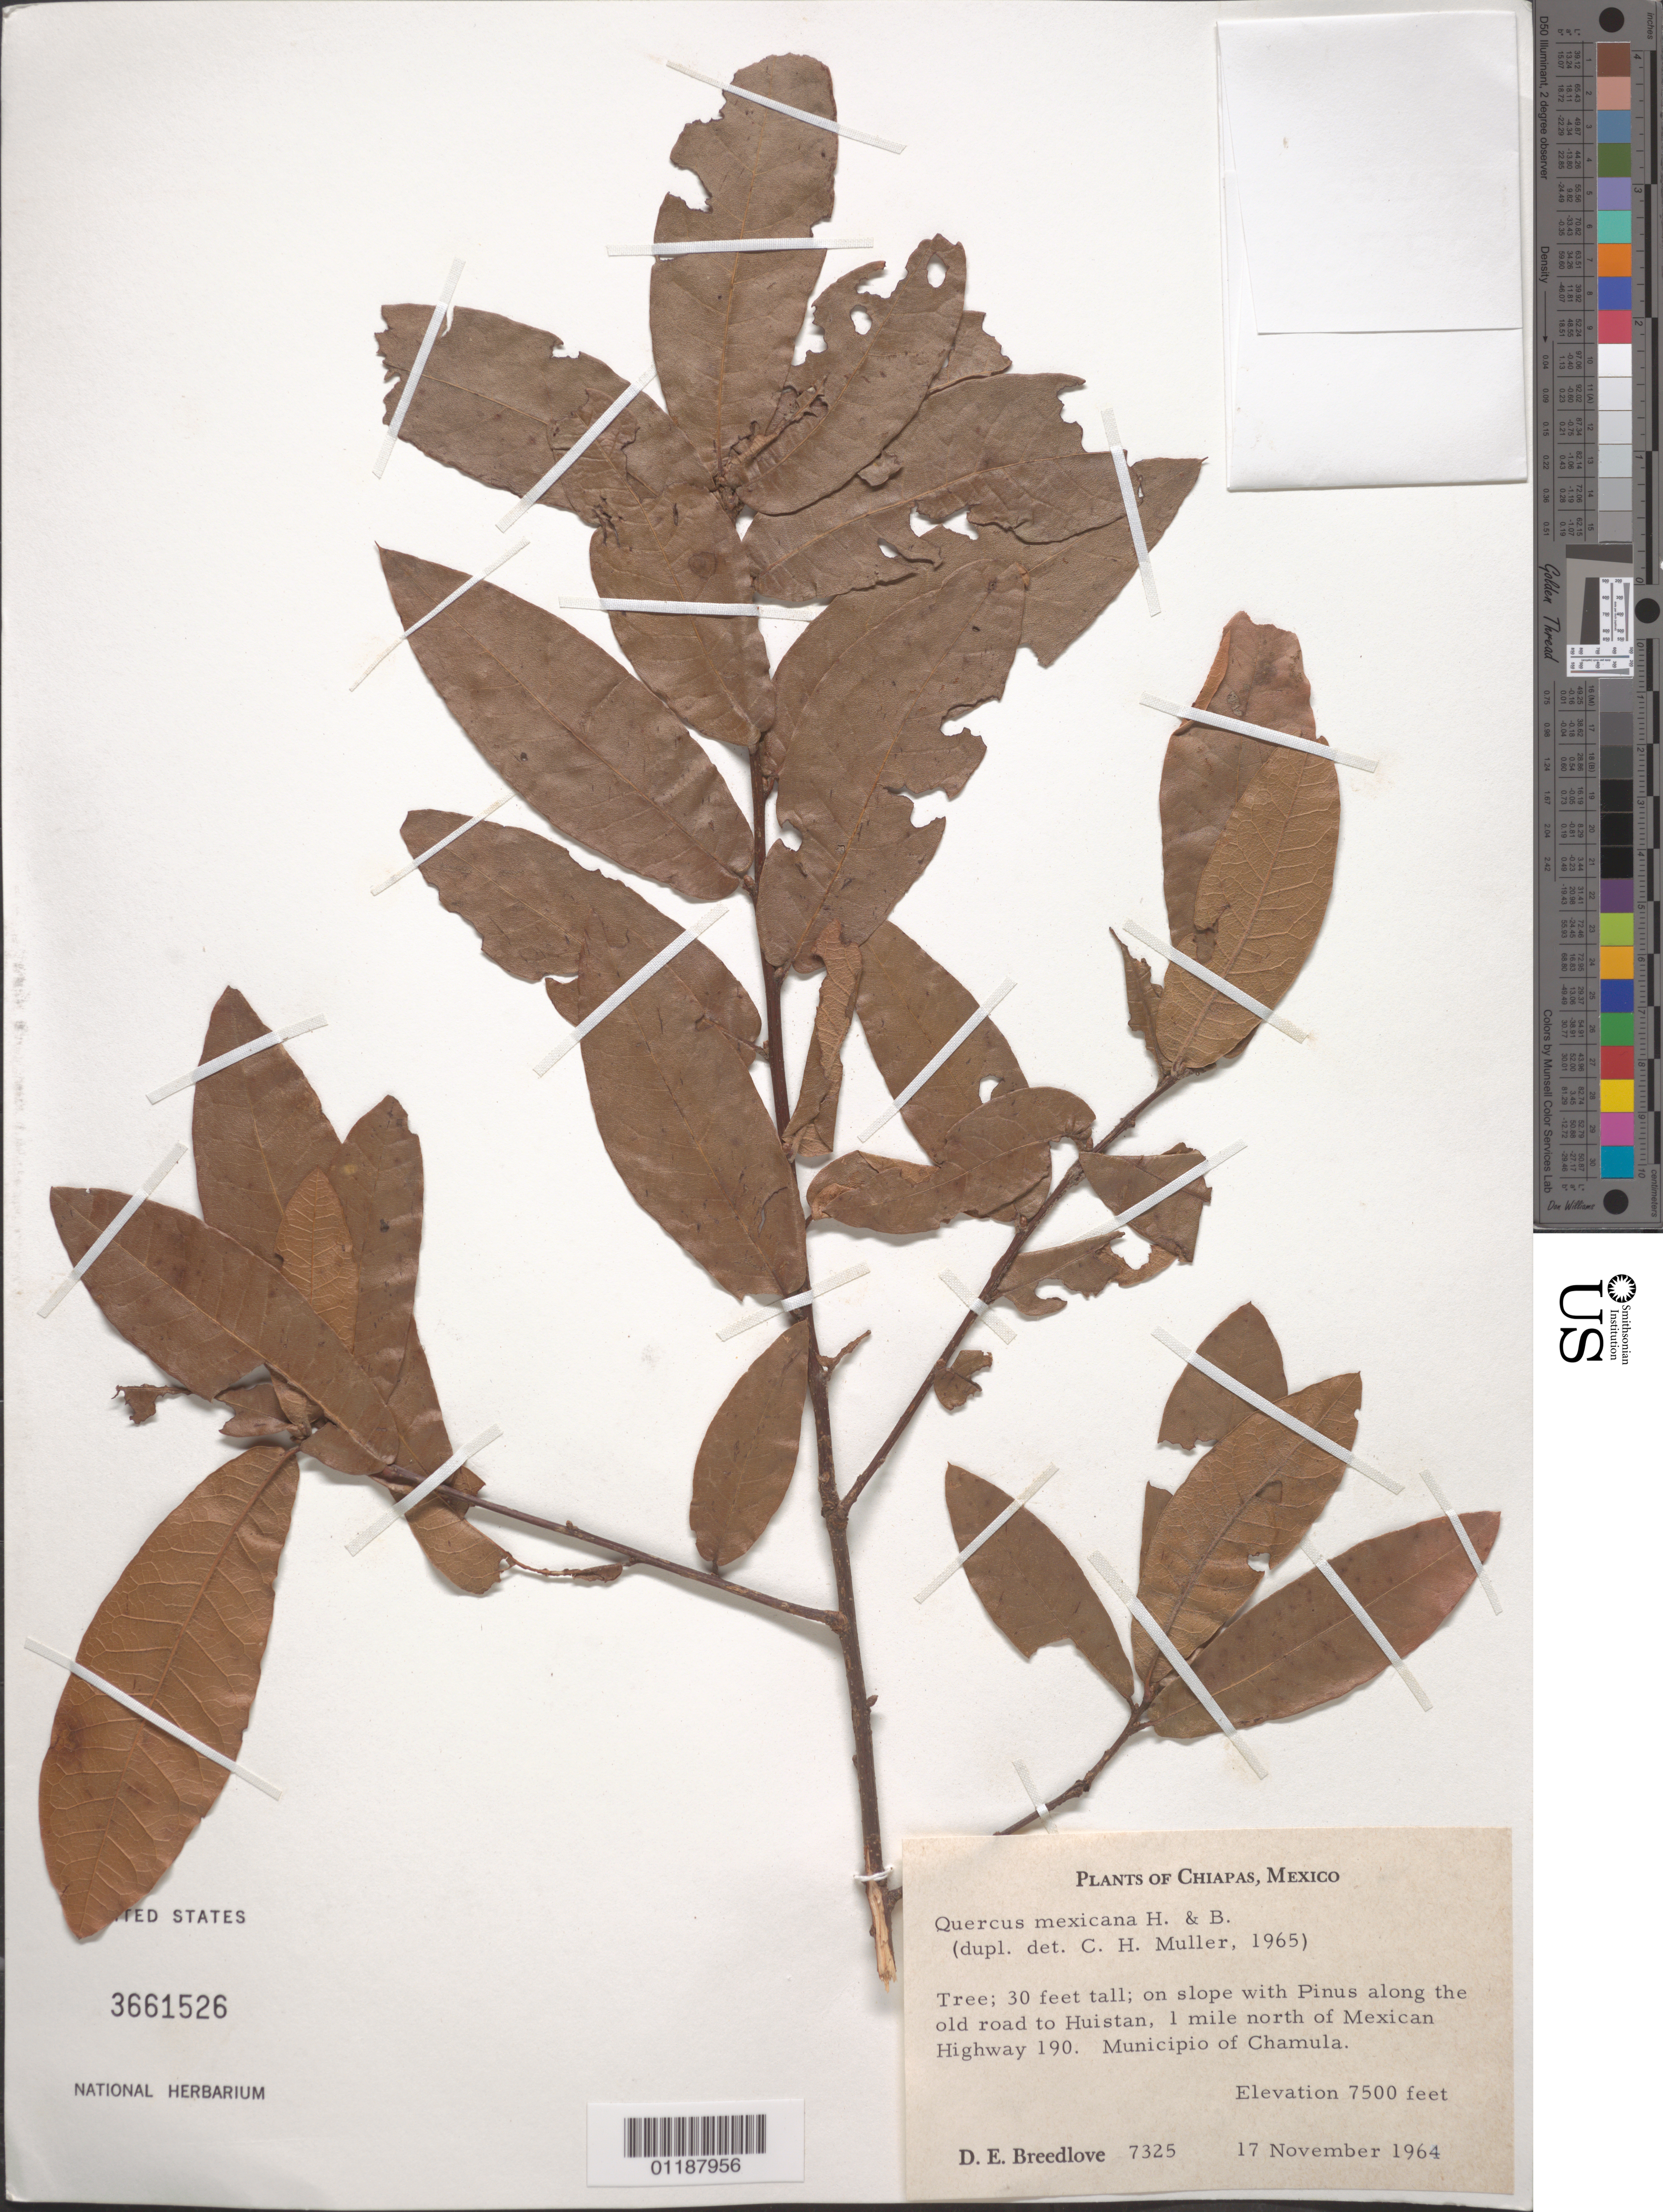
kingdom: Plantae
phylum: Tracheophyta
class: Magnoliopsida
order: Fagales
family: Fagaceae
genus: Quercus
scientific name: Quercus mexicana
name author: Humb. & Bonpl.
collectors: D. E. Breedlove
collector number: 7325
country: Mexico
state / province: Chiapas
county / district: Chamula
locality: Along the old road to Huistan, N of Mexican Highway 190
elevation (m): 2286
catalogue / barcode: US 3661526